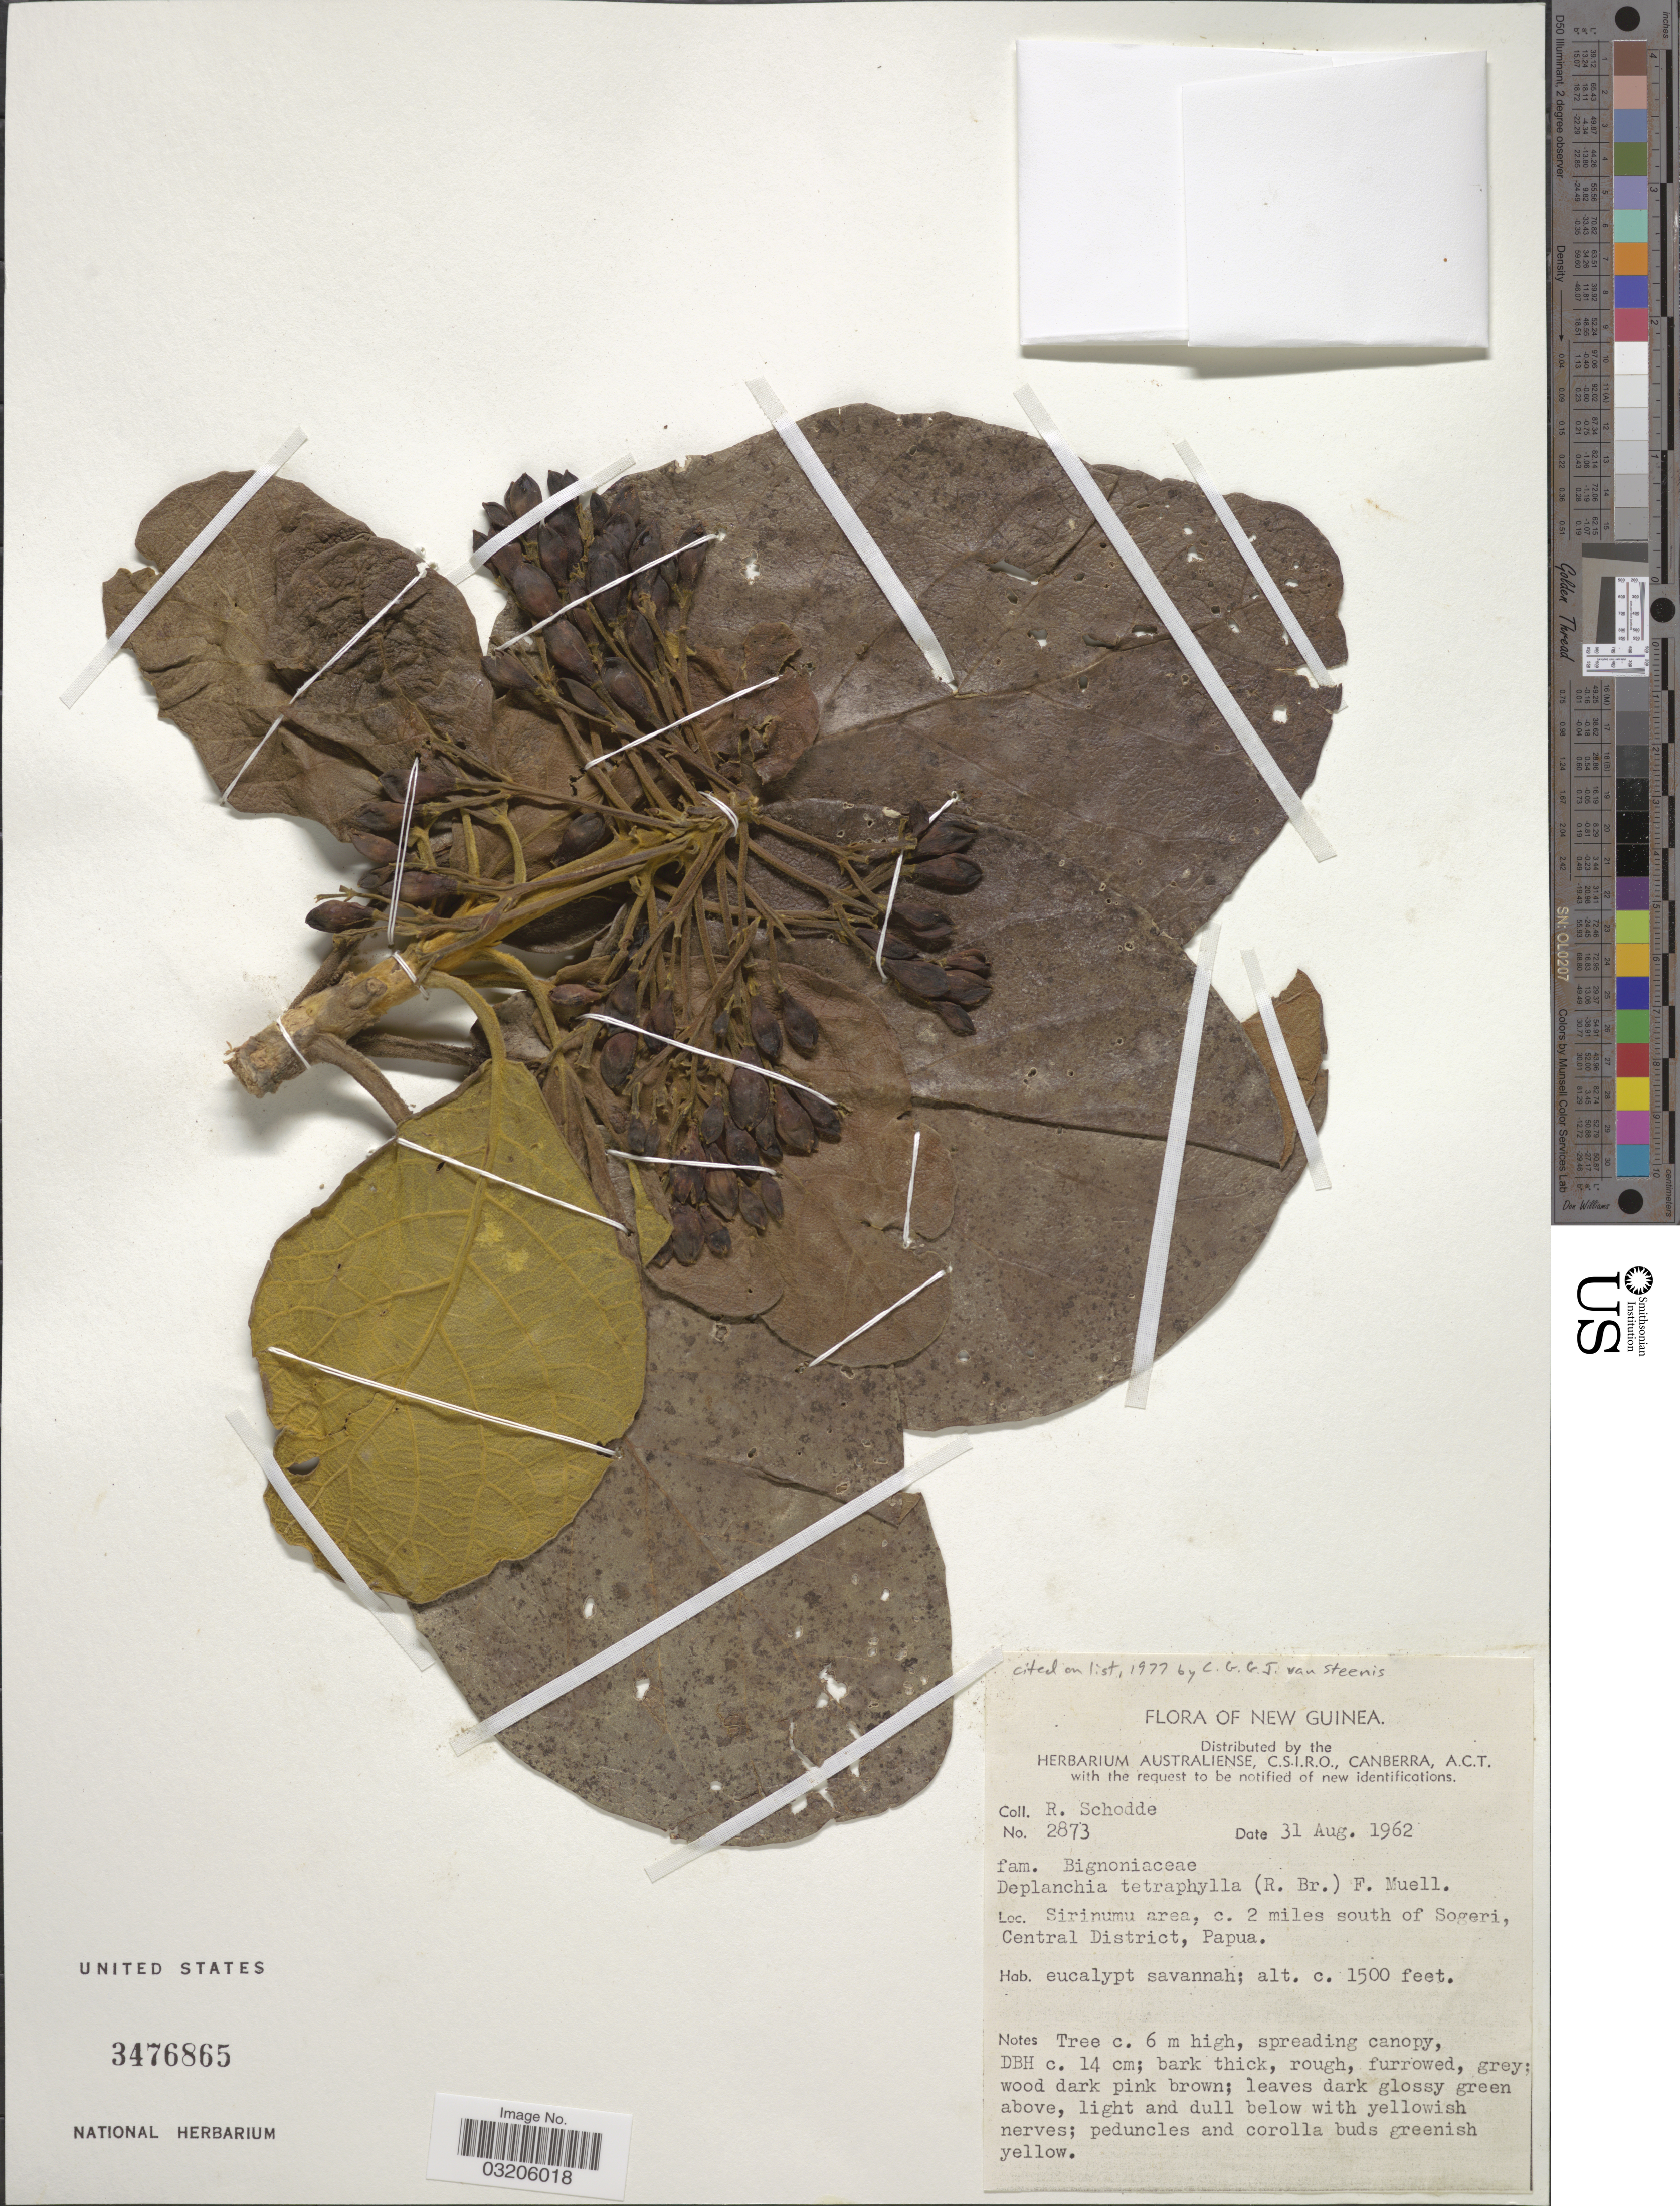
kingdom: Plantae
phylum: Tracheophyta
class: Magnoliopsida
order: Lamiales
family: Bignoniaceae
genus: Deplanchea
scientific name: Deplanchea tetraphylla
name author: (R. Br.) F. Muell.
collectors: R. Schodde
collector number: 2873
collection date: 1962-08-31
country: Papua New Guinea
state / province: Central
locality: New Guinea. Sirinumu area, c. 2 miles south of Sogeri, Central District, Papua.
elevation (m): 457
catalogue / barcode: US 3476865